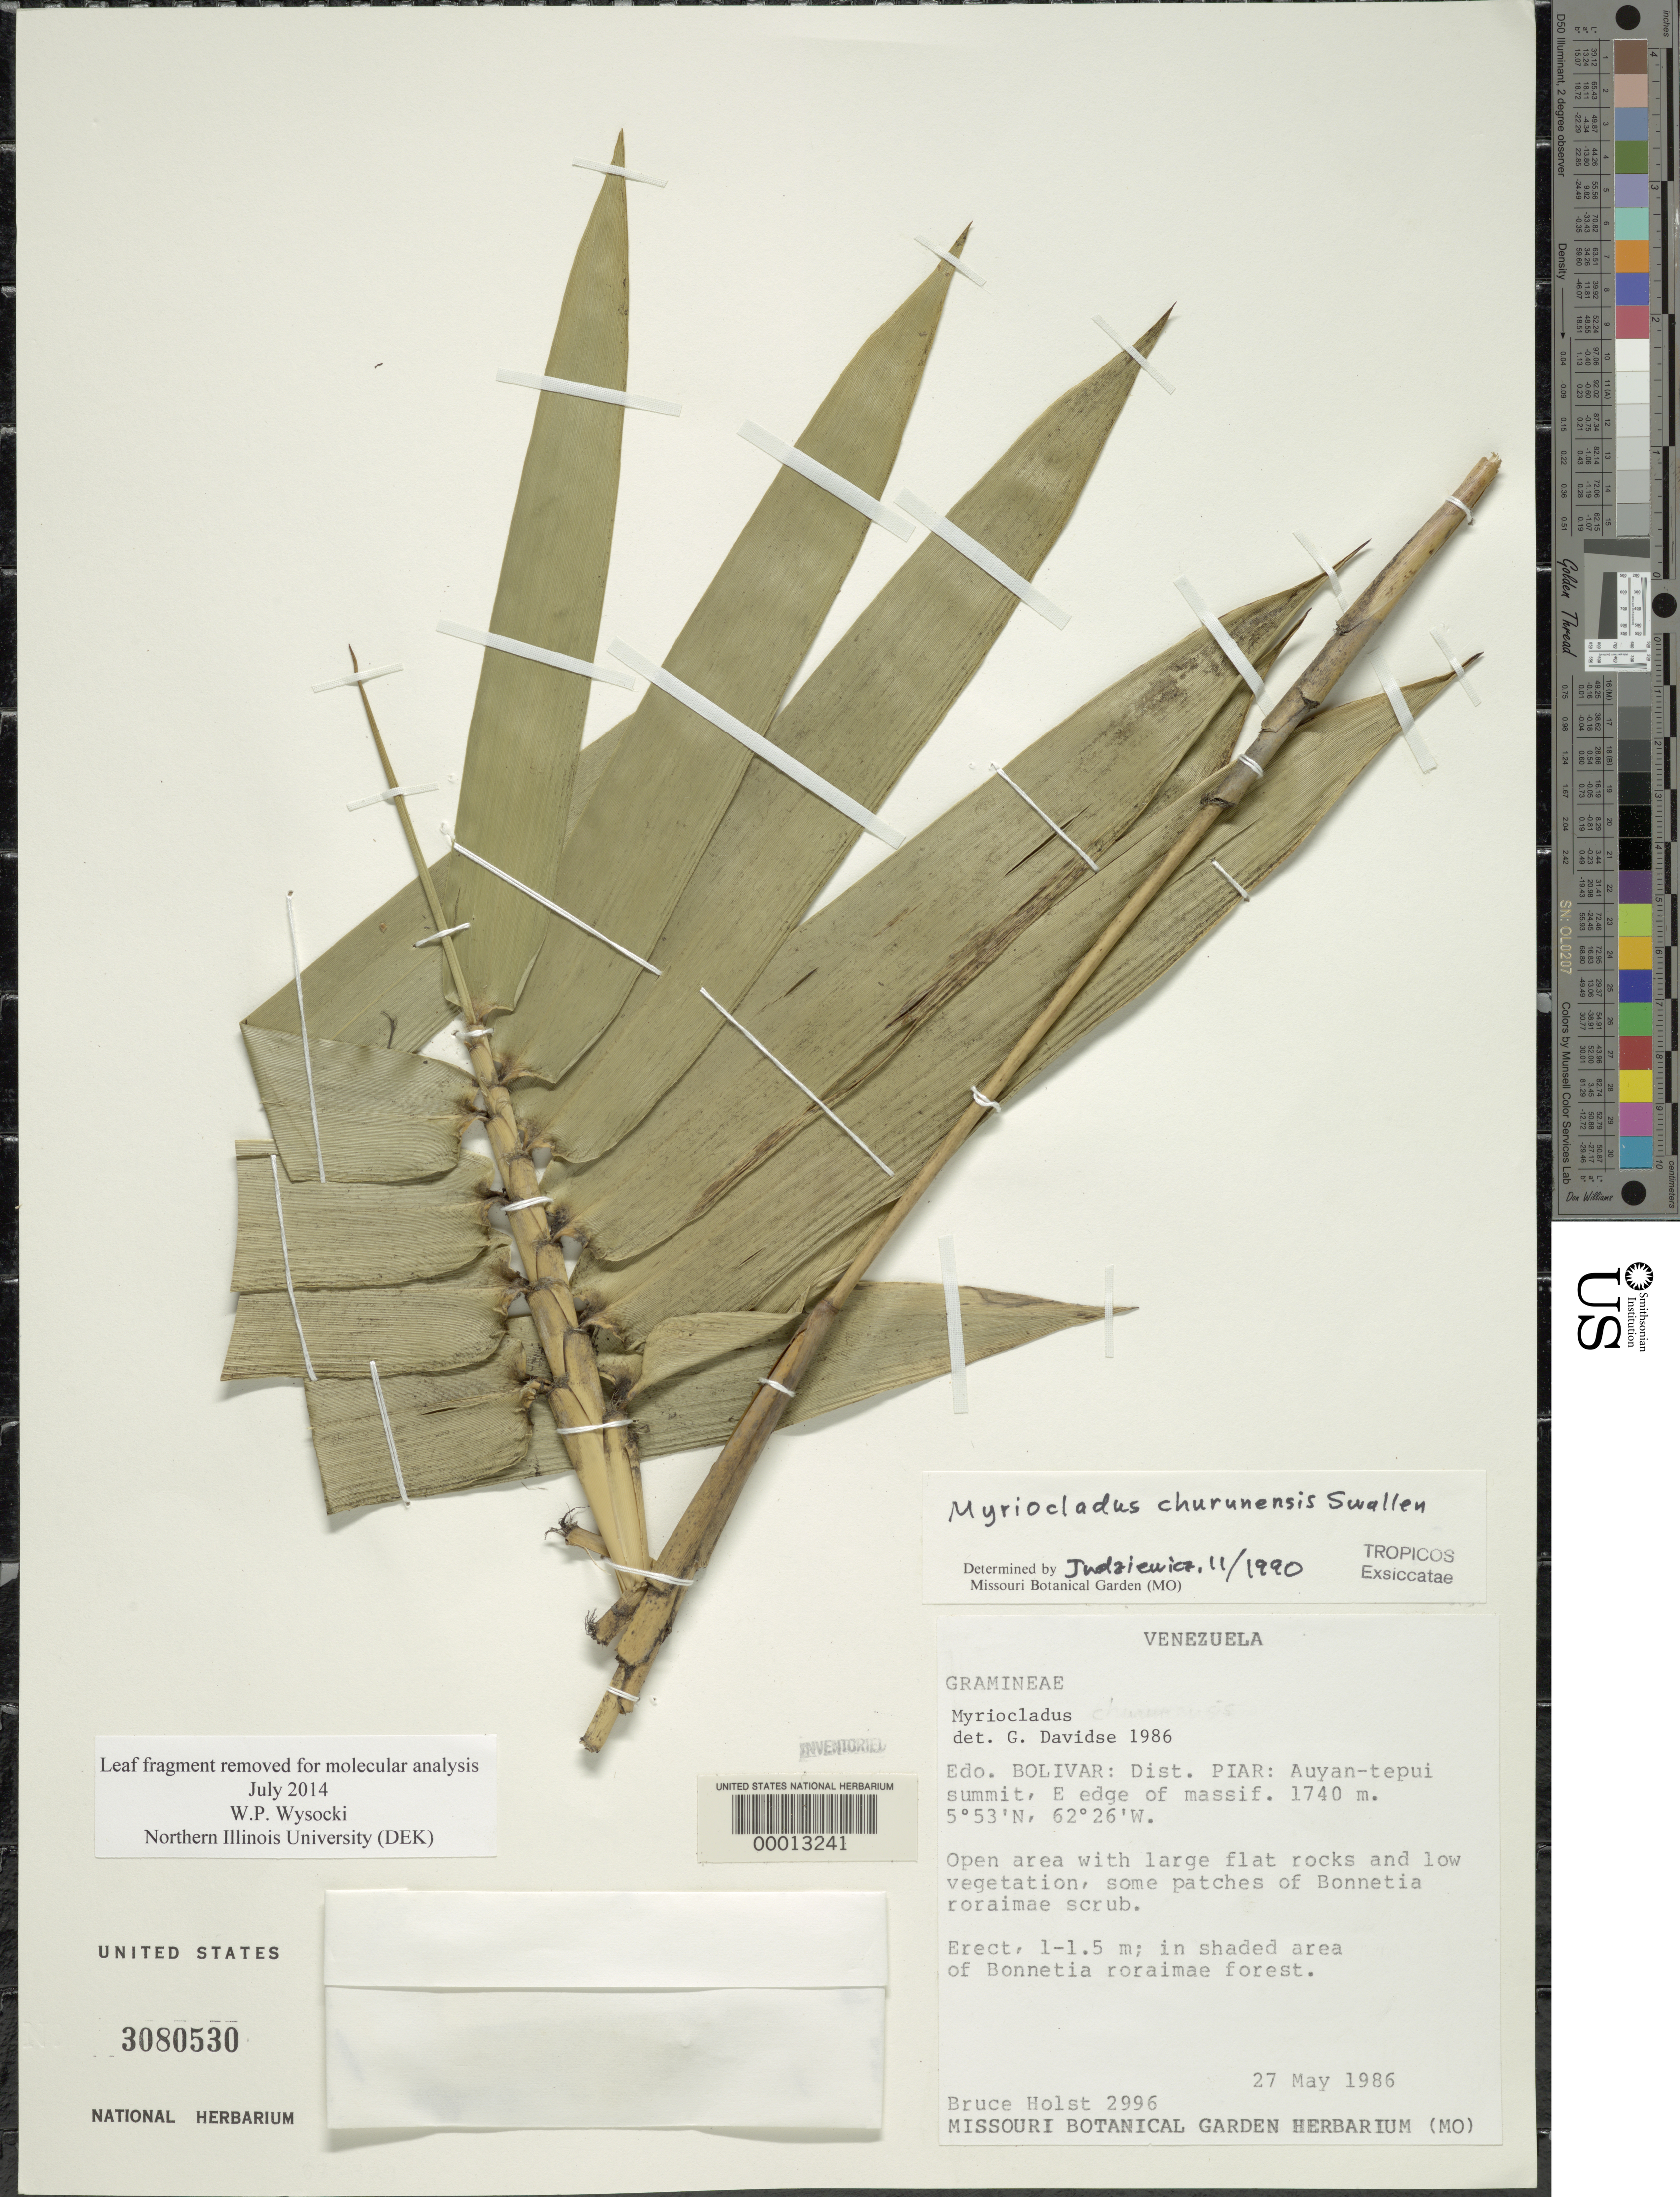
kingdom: Plantae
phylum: Tracheophyta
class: Liliopsida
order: Poales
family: Poaceae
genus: Myriocladus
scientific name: Myriocladus churunensis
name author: Swallen in Steyerm.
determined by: Judziewicz, E. J.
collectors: B. Holst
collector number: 2996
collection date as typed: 27 May 1986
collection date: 1986-05-27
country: Venezuela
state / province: Bolivar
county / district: Piar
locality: Auyan-tepui summit, e edge of massif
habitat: In shaded area of forest; open area with large flat rocks and low vegetation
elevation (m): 1740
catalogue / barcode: US 3080530